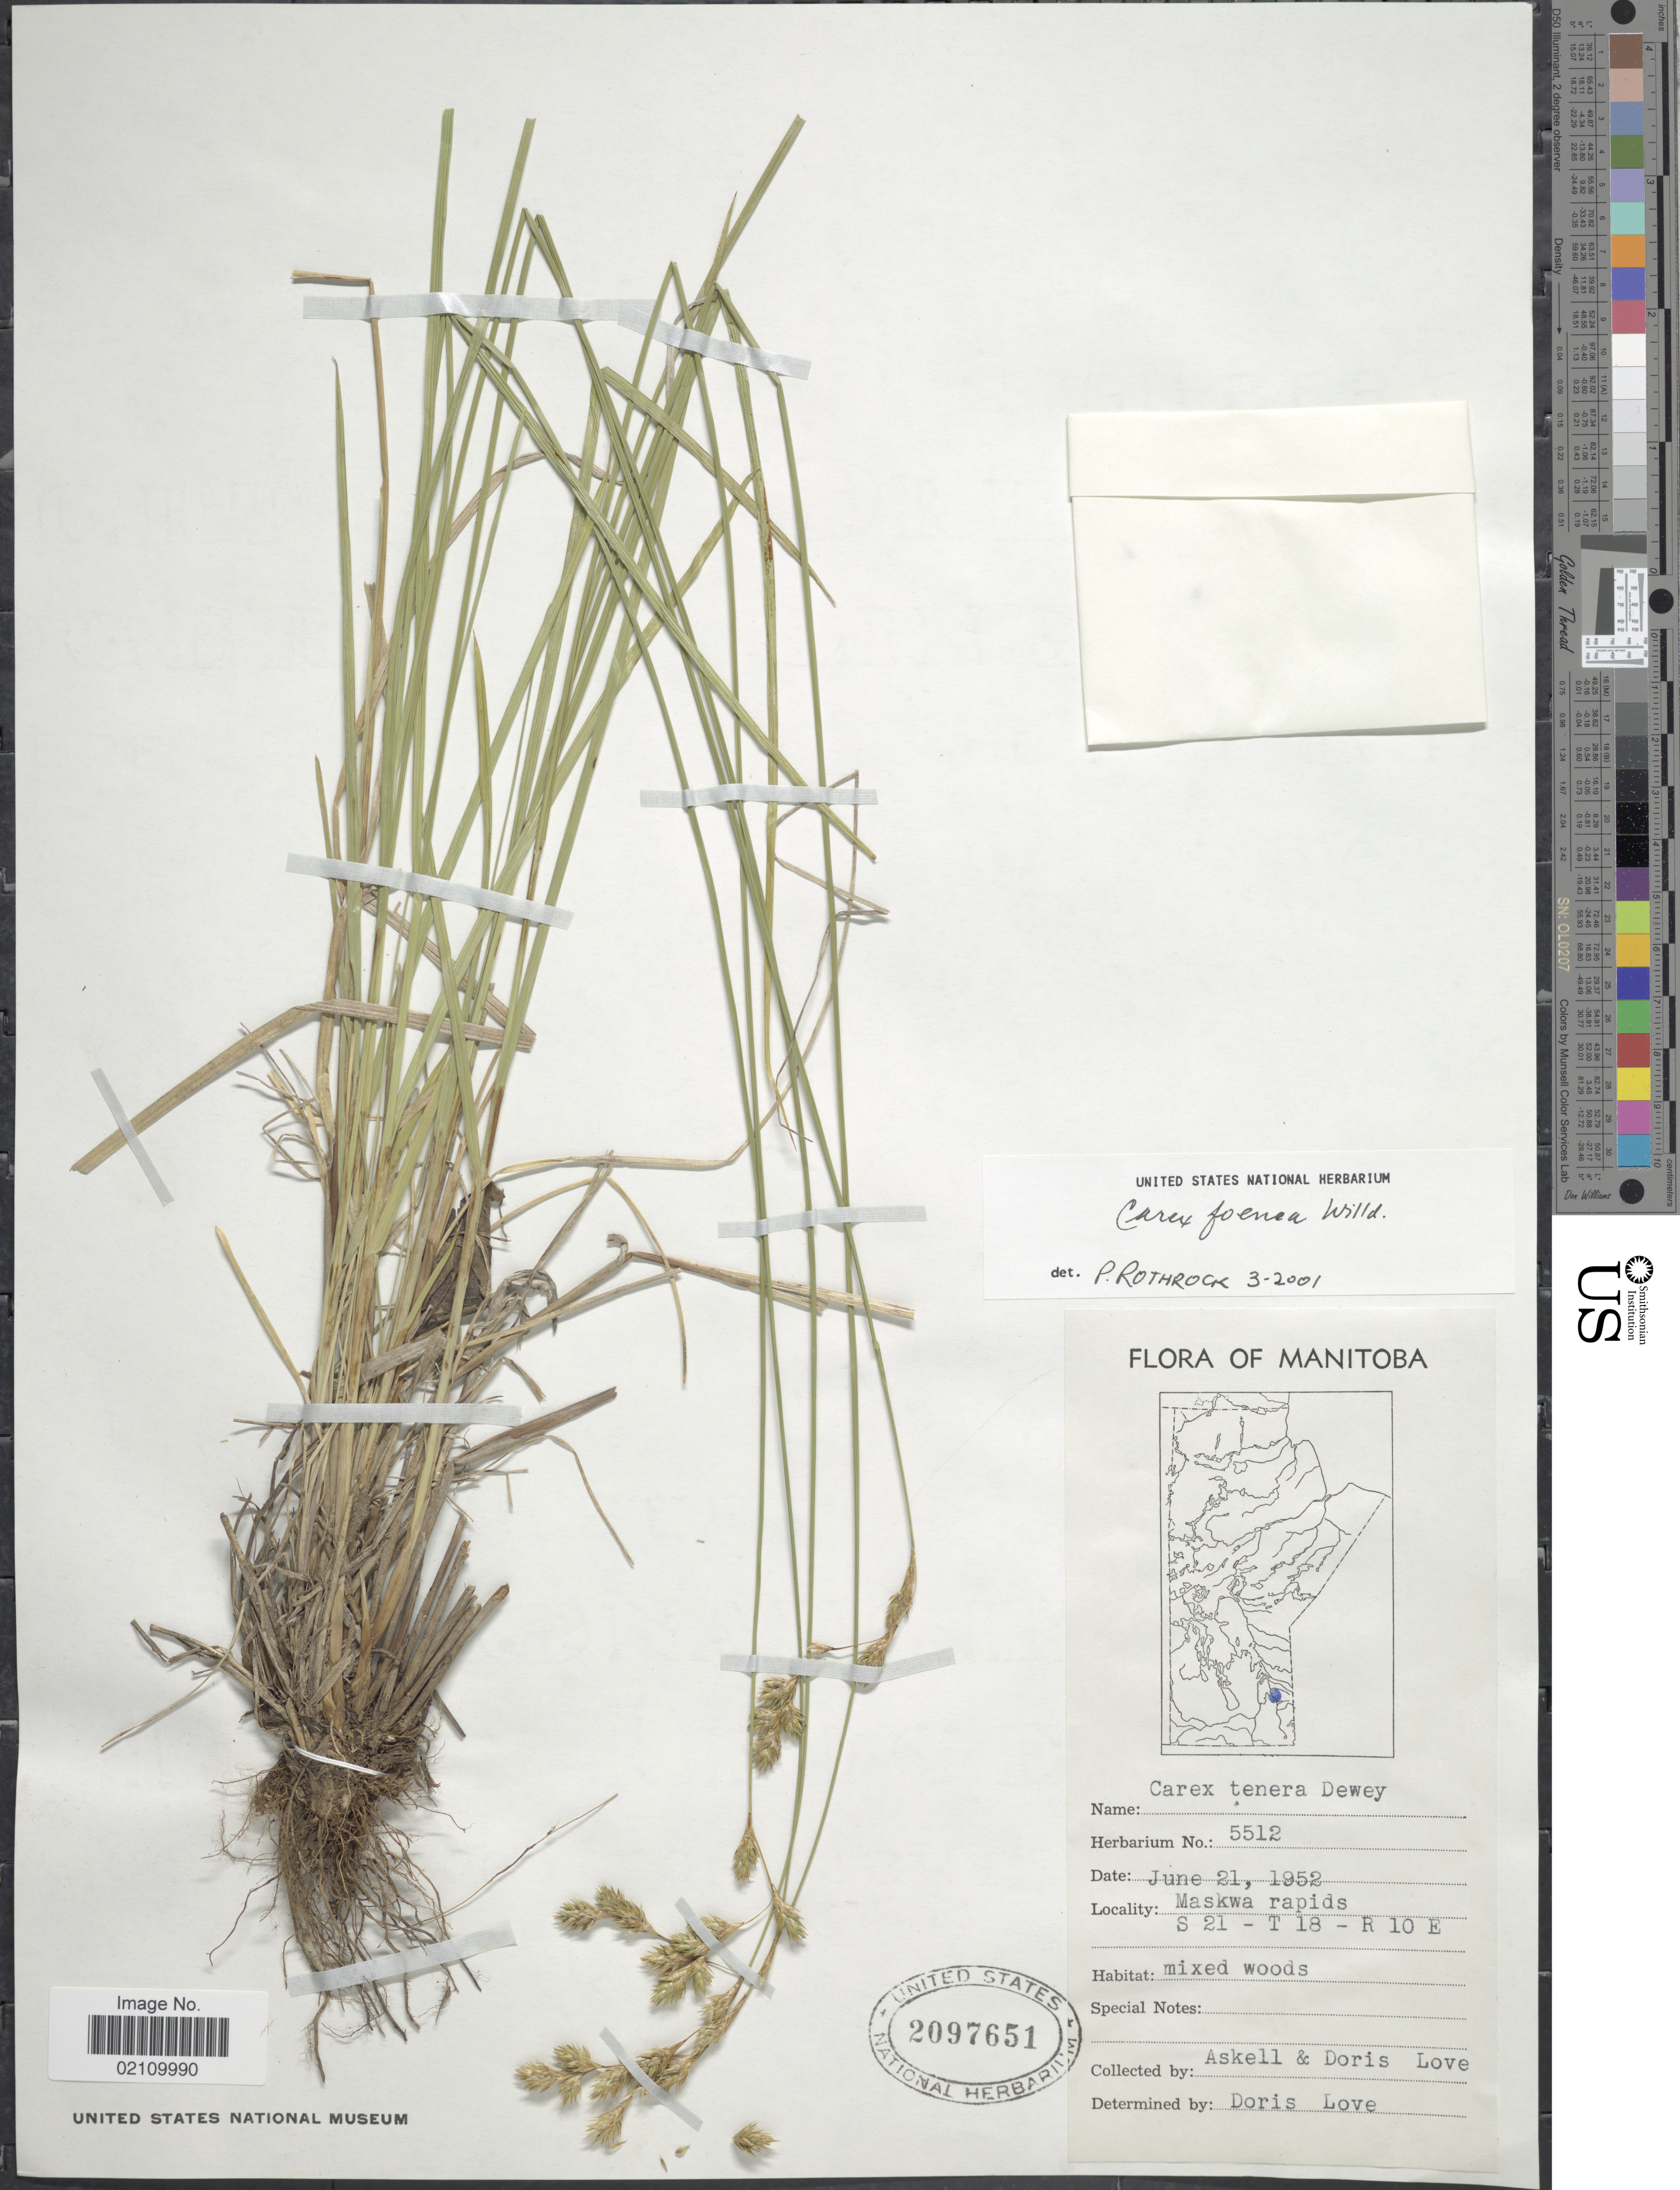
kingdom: Plantae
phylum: Tracheophyta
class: Liliopsida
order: Poales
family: Cyperaceae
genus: Carex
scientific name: Carex foenea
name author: Willd.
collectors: -. Askell & D. Löve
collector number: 5512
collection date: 1952-06-21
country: Canada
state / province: Manitoba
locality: Maskwa rapids S 21 - T 18 - R 10 E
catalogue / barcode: US 2097651